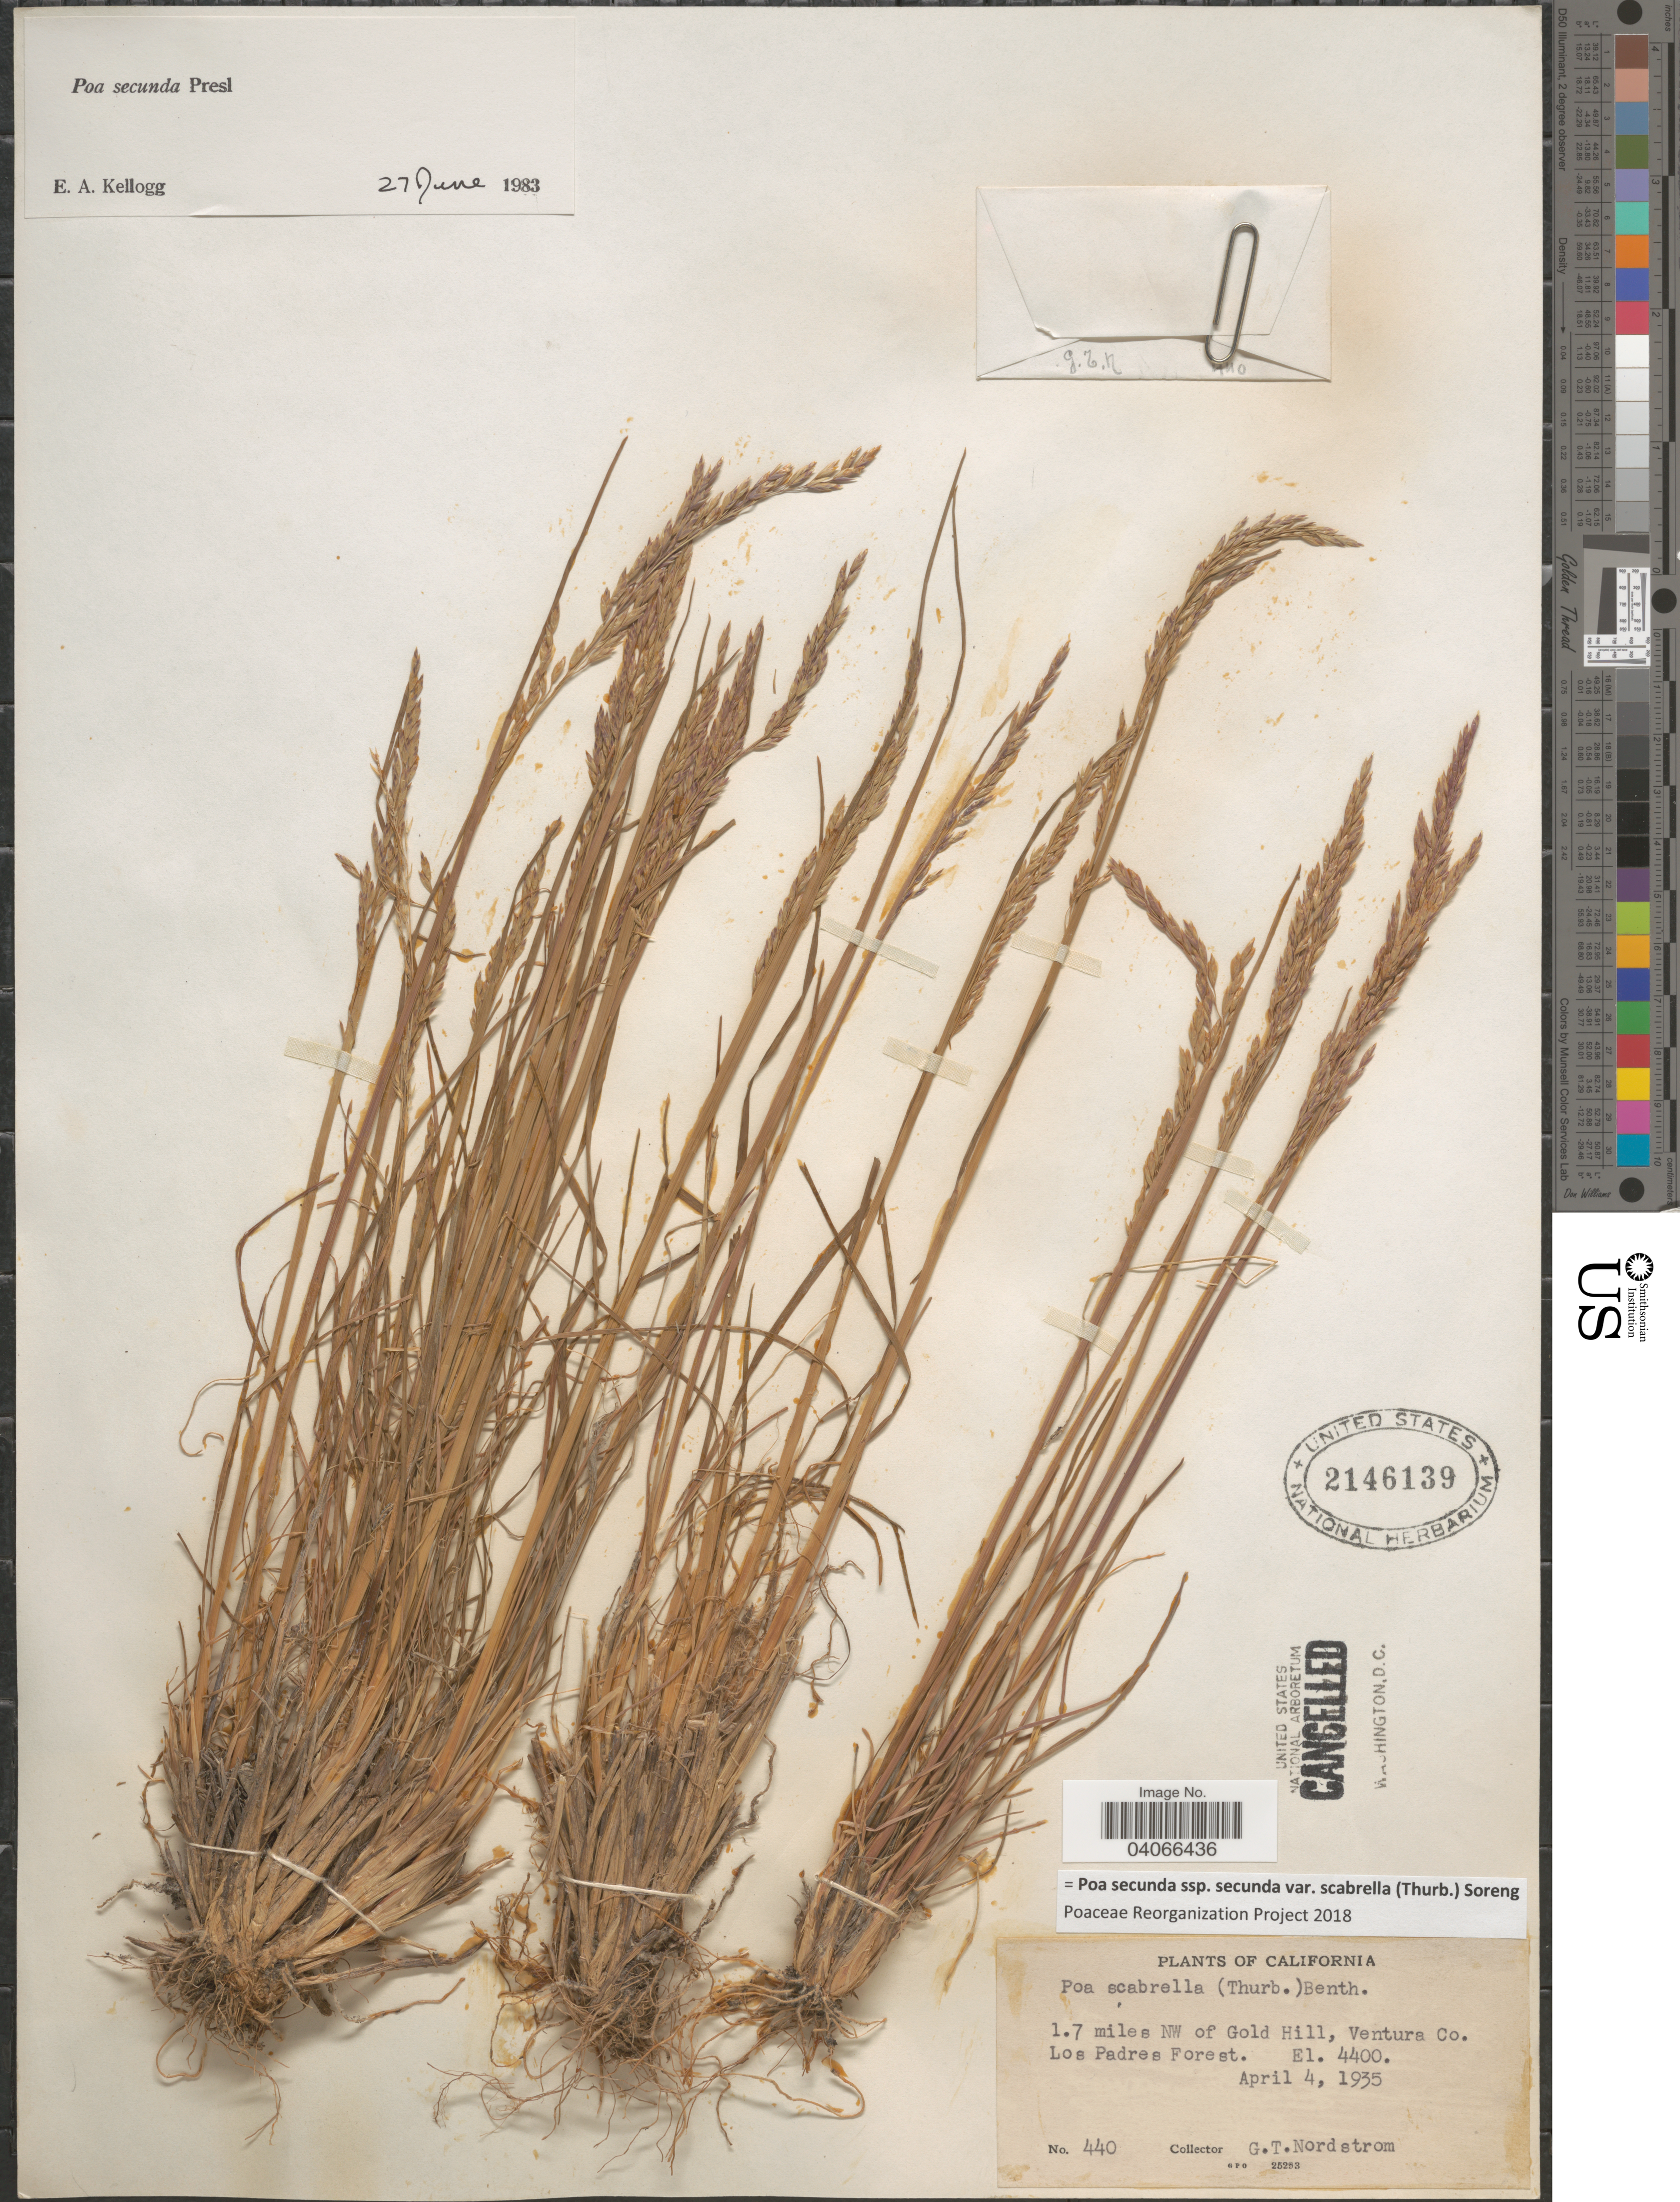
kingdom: Plantae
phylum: Tracheophyta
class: Liliopsida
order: Poales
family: Poaceae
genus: Poa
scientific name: Poa secunda subsp. secunda var. scabrella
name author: (Thurb.) Soreng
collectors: G. Nordstrom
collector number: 440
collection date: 1935-04-04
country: United States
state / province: California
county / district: Ventura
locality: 1.7 miles NW of Gold Hill, Ventura Co. Los Padres Forest.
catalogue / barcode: US 2146139